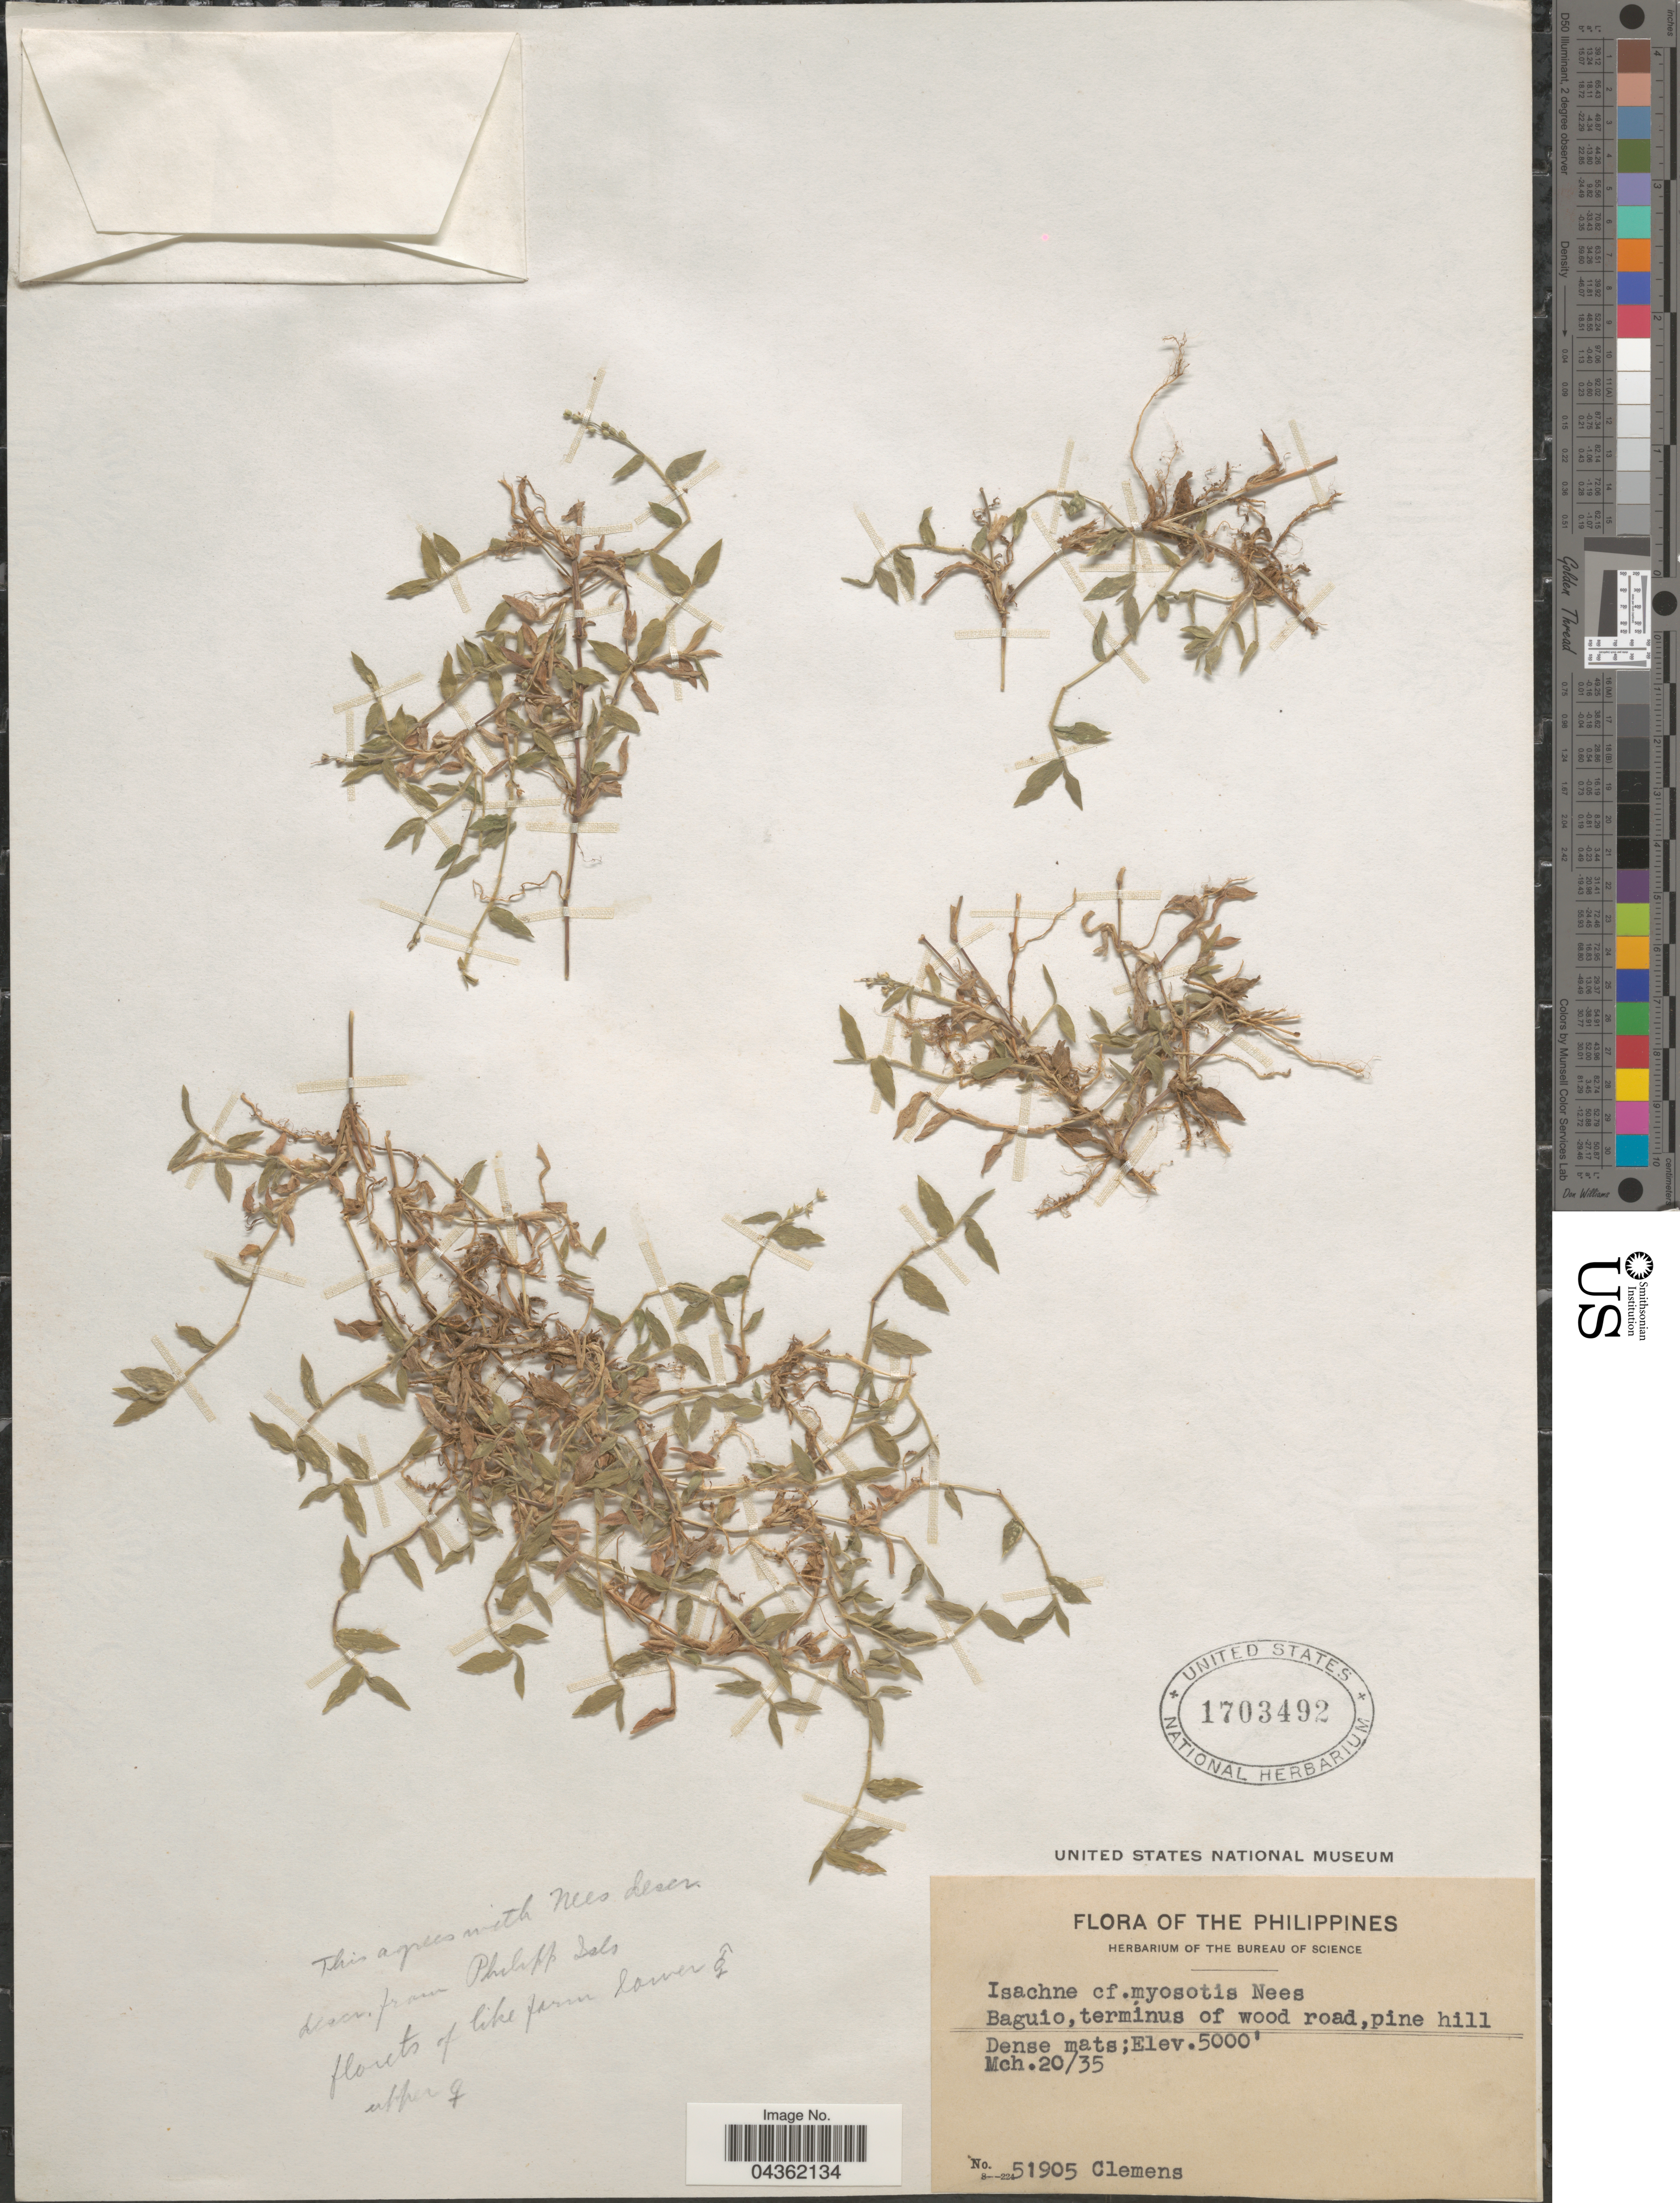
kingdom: Plantae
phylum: Tracheophyta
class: Liliopsida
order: Poales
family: Poaceae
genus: Isachne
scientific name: Isachne myosotis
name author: Nees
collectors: -. Clemens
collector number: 51905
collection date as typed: Transcribed d/m/y: 20/3/35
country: Philippines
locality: Baguio.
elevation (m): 1524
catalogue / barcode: US 1703492